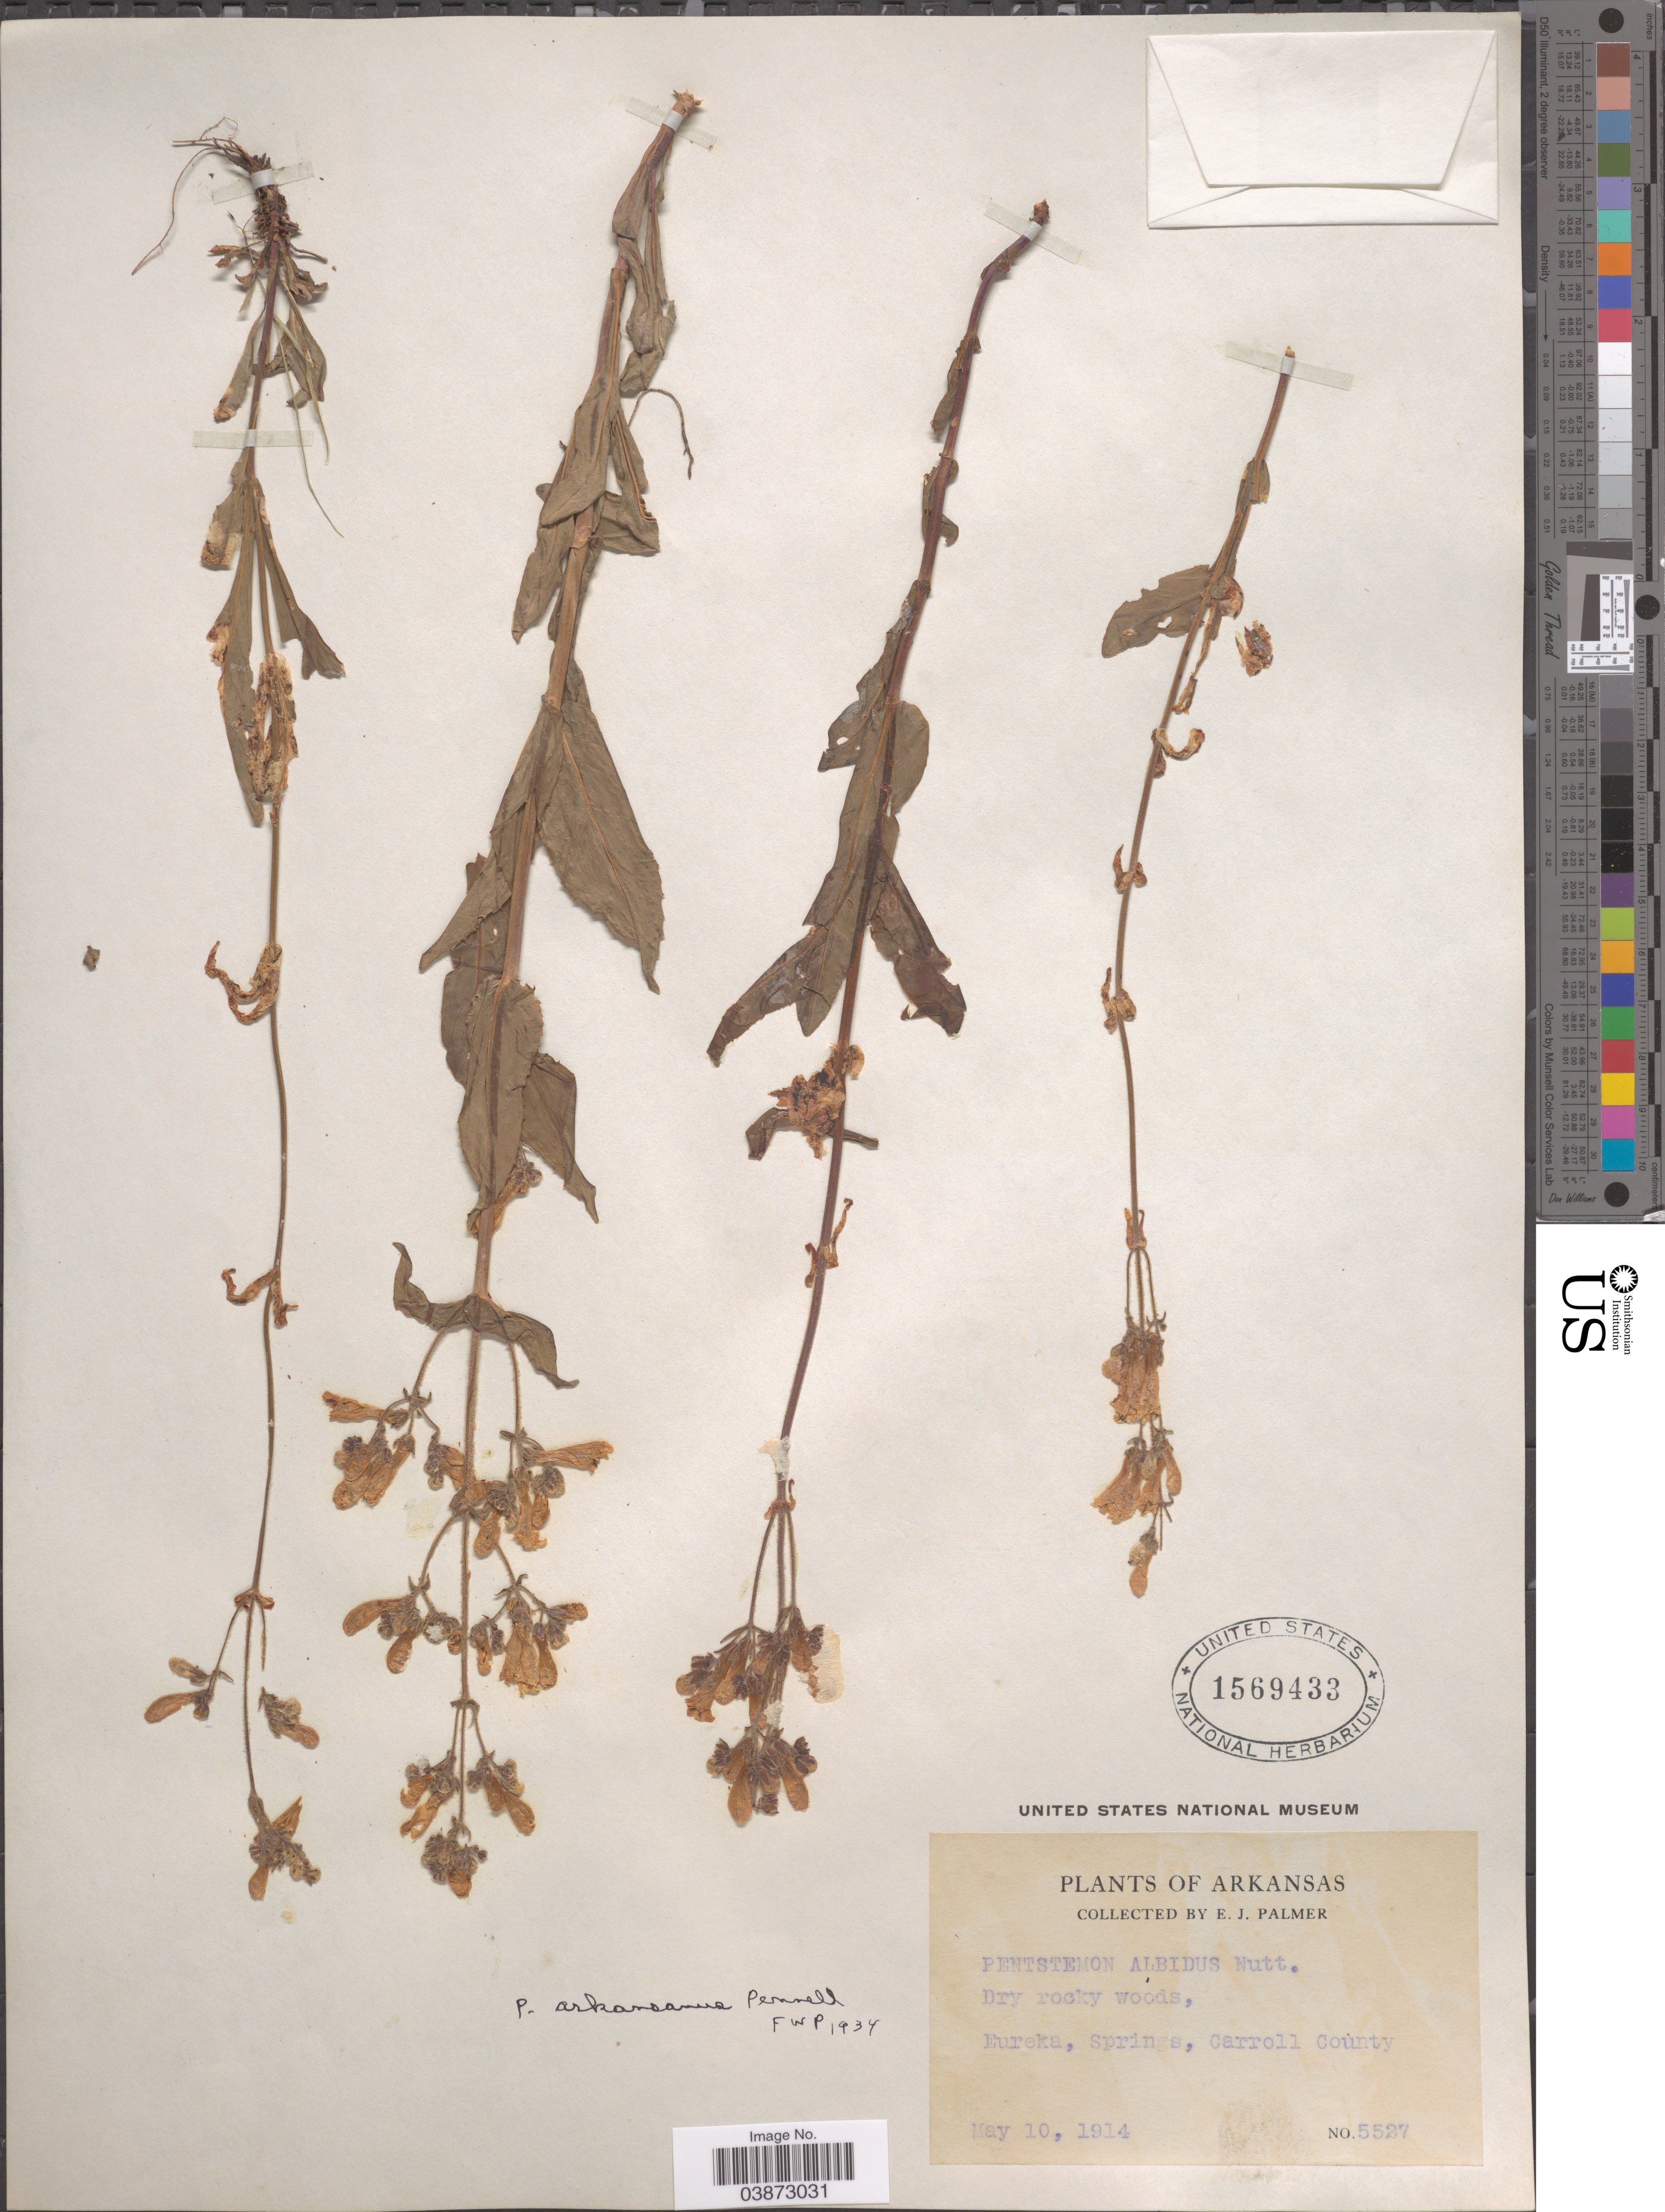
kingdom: Plantae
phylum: Tracheophyta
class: Magnoliopsida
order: Lamiales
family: Plantaginaceae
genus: Penstemon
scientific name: Penstemon arkansanus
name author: Pennell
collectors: E. J. Palmer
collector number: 5527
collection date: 1914-05-10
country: United States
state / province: Arkansas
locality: Eureka, springs, Carroll County.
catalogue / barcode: US 1569433